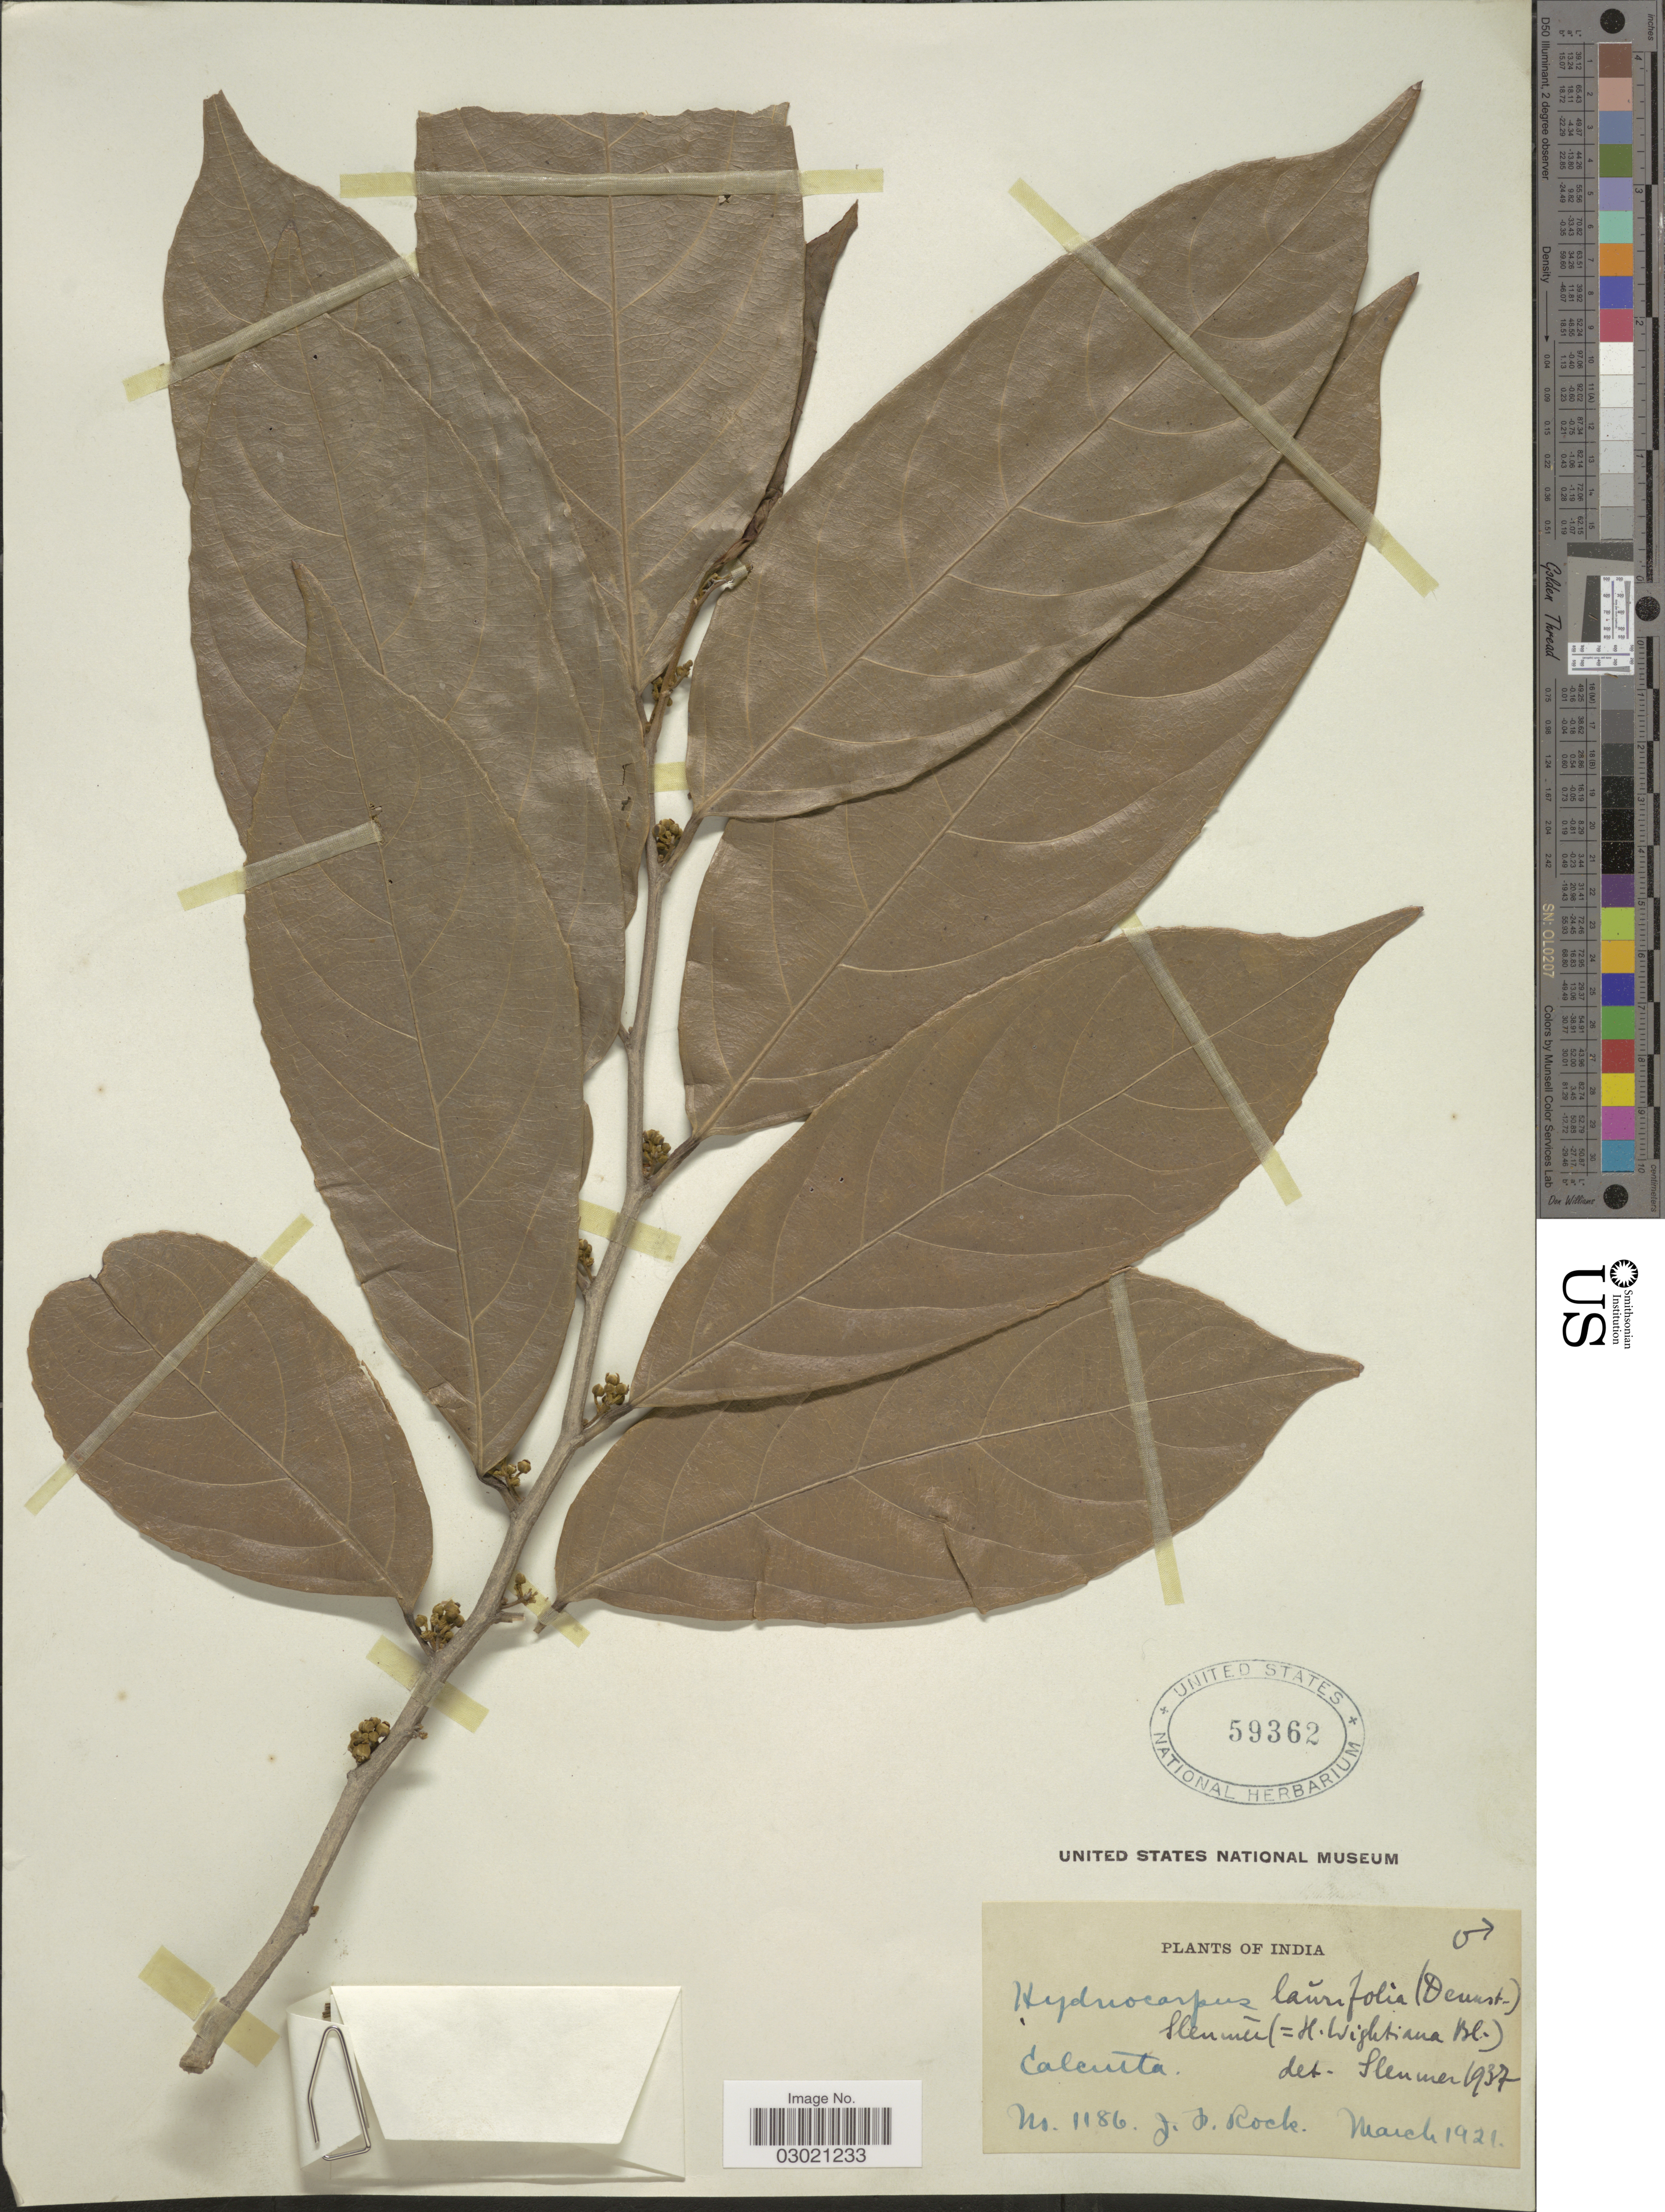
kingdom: Plantae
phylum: Tracheophyta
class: Magnoliopsida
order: Malpighiales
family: Achariaceae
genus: Hydnocarpus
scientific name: Hydnocarpus wightianus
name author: Blume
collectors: J. Rock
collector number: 1186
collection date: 1921-03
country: India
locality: Calcutta.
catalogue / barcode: US 59362